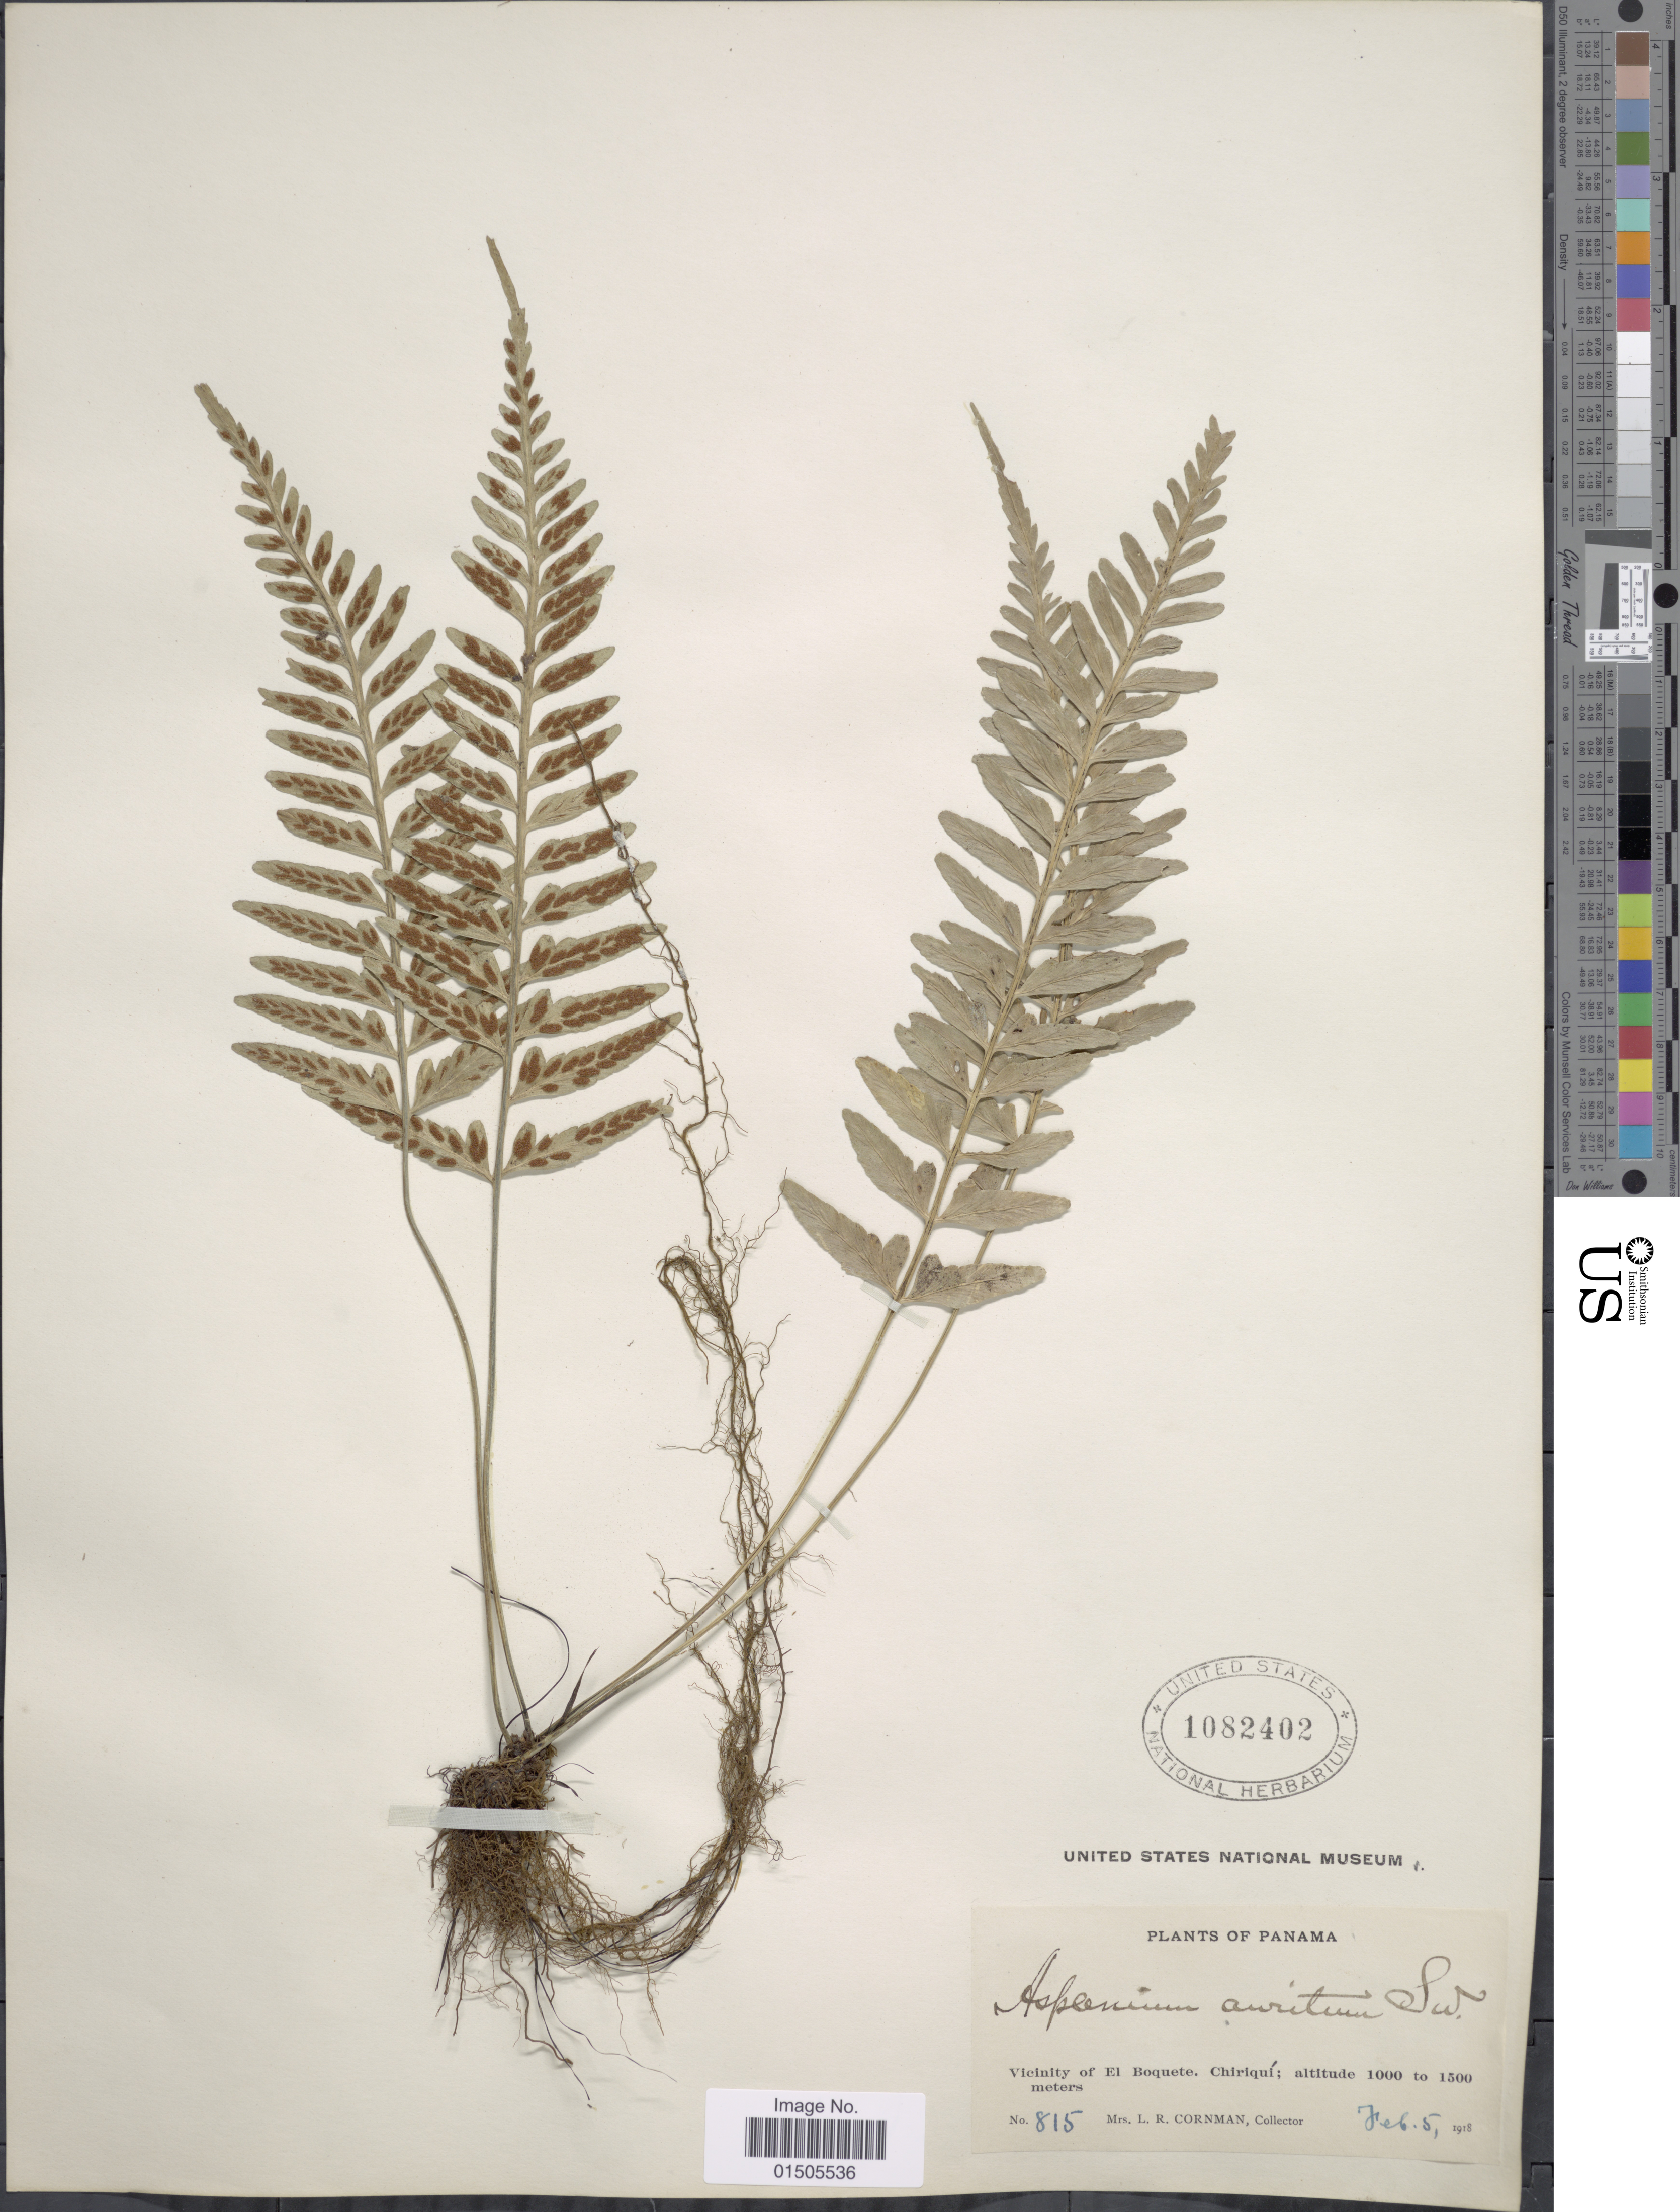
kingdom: Plantae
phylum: Tracheophyta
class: Polypodiopsida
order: Polypodiales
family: Aspleniaceae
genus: Asplenium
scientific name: Asplenium auritum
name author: Sw.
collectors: L. Cornman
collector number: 815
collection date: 1918-02-05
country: Panama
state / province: Chiriqui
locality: Vicinity of El Boquete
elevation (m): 1000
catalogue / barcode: US 1082402